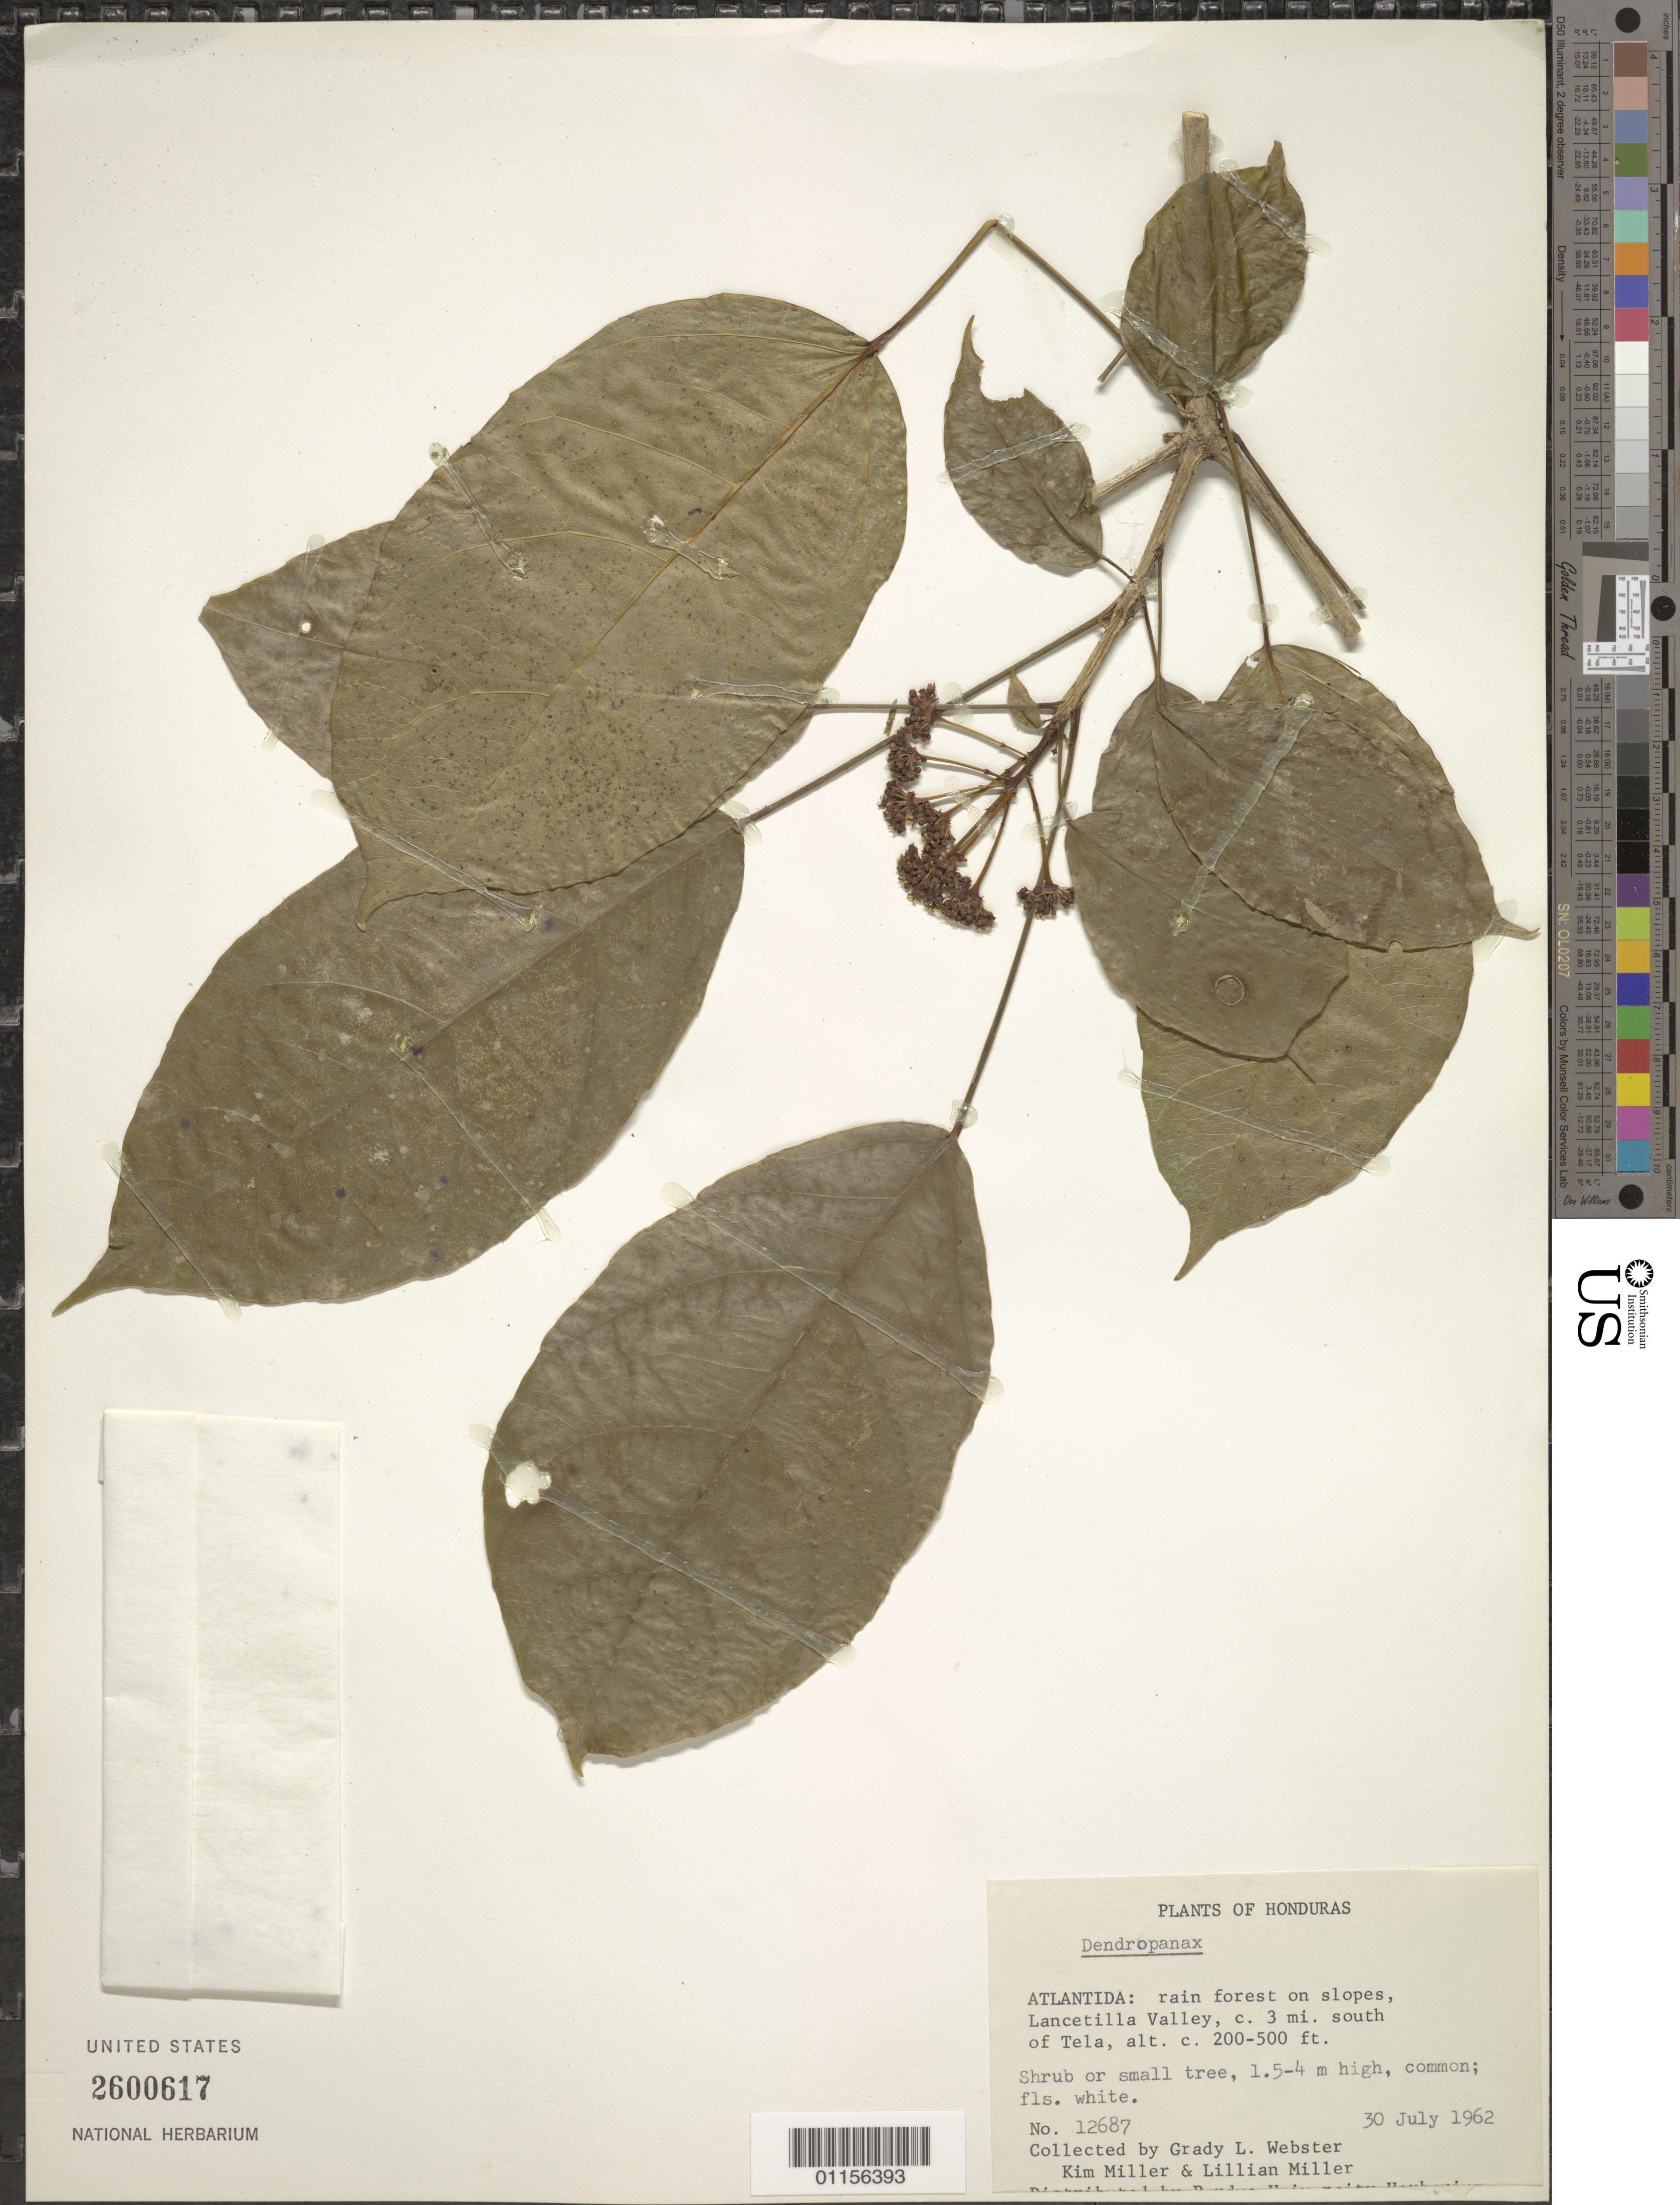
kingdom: Plantae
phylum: Tracheophyta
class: Magnoliopsida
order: Apiales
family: Araliaceae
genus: Dendropanax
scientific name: Dendropanax sp.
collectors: K. Miller & L. Miller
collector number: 12687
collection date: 1962-07-30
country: Honduras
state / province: Atlántida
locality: Lancetilla Valley, c 3 mi S of Tela.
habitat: Shrub or small tree, in rain forest, common.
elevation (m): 61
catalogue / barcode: US 2600617